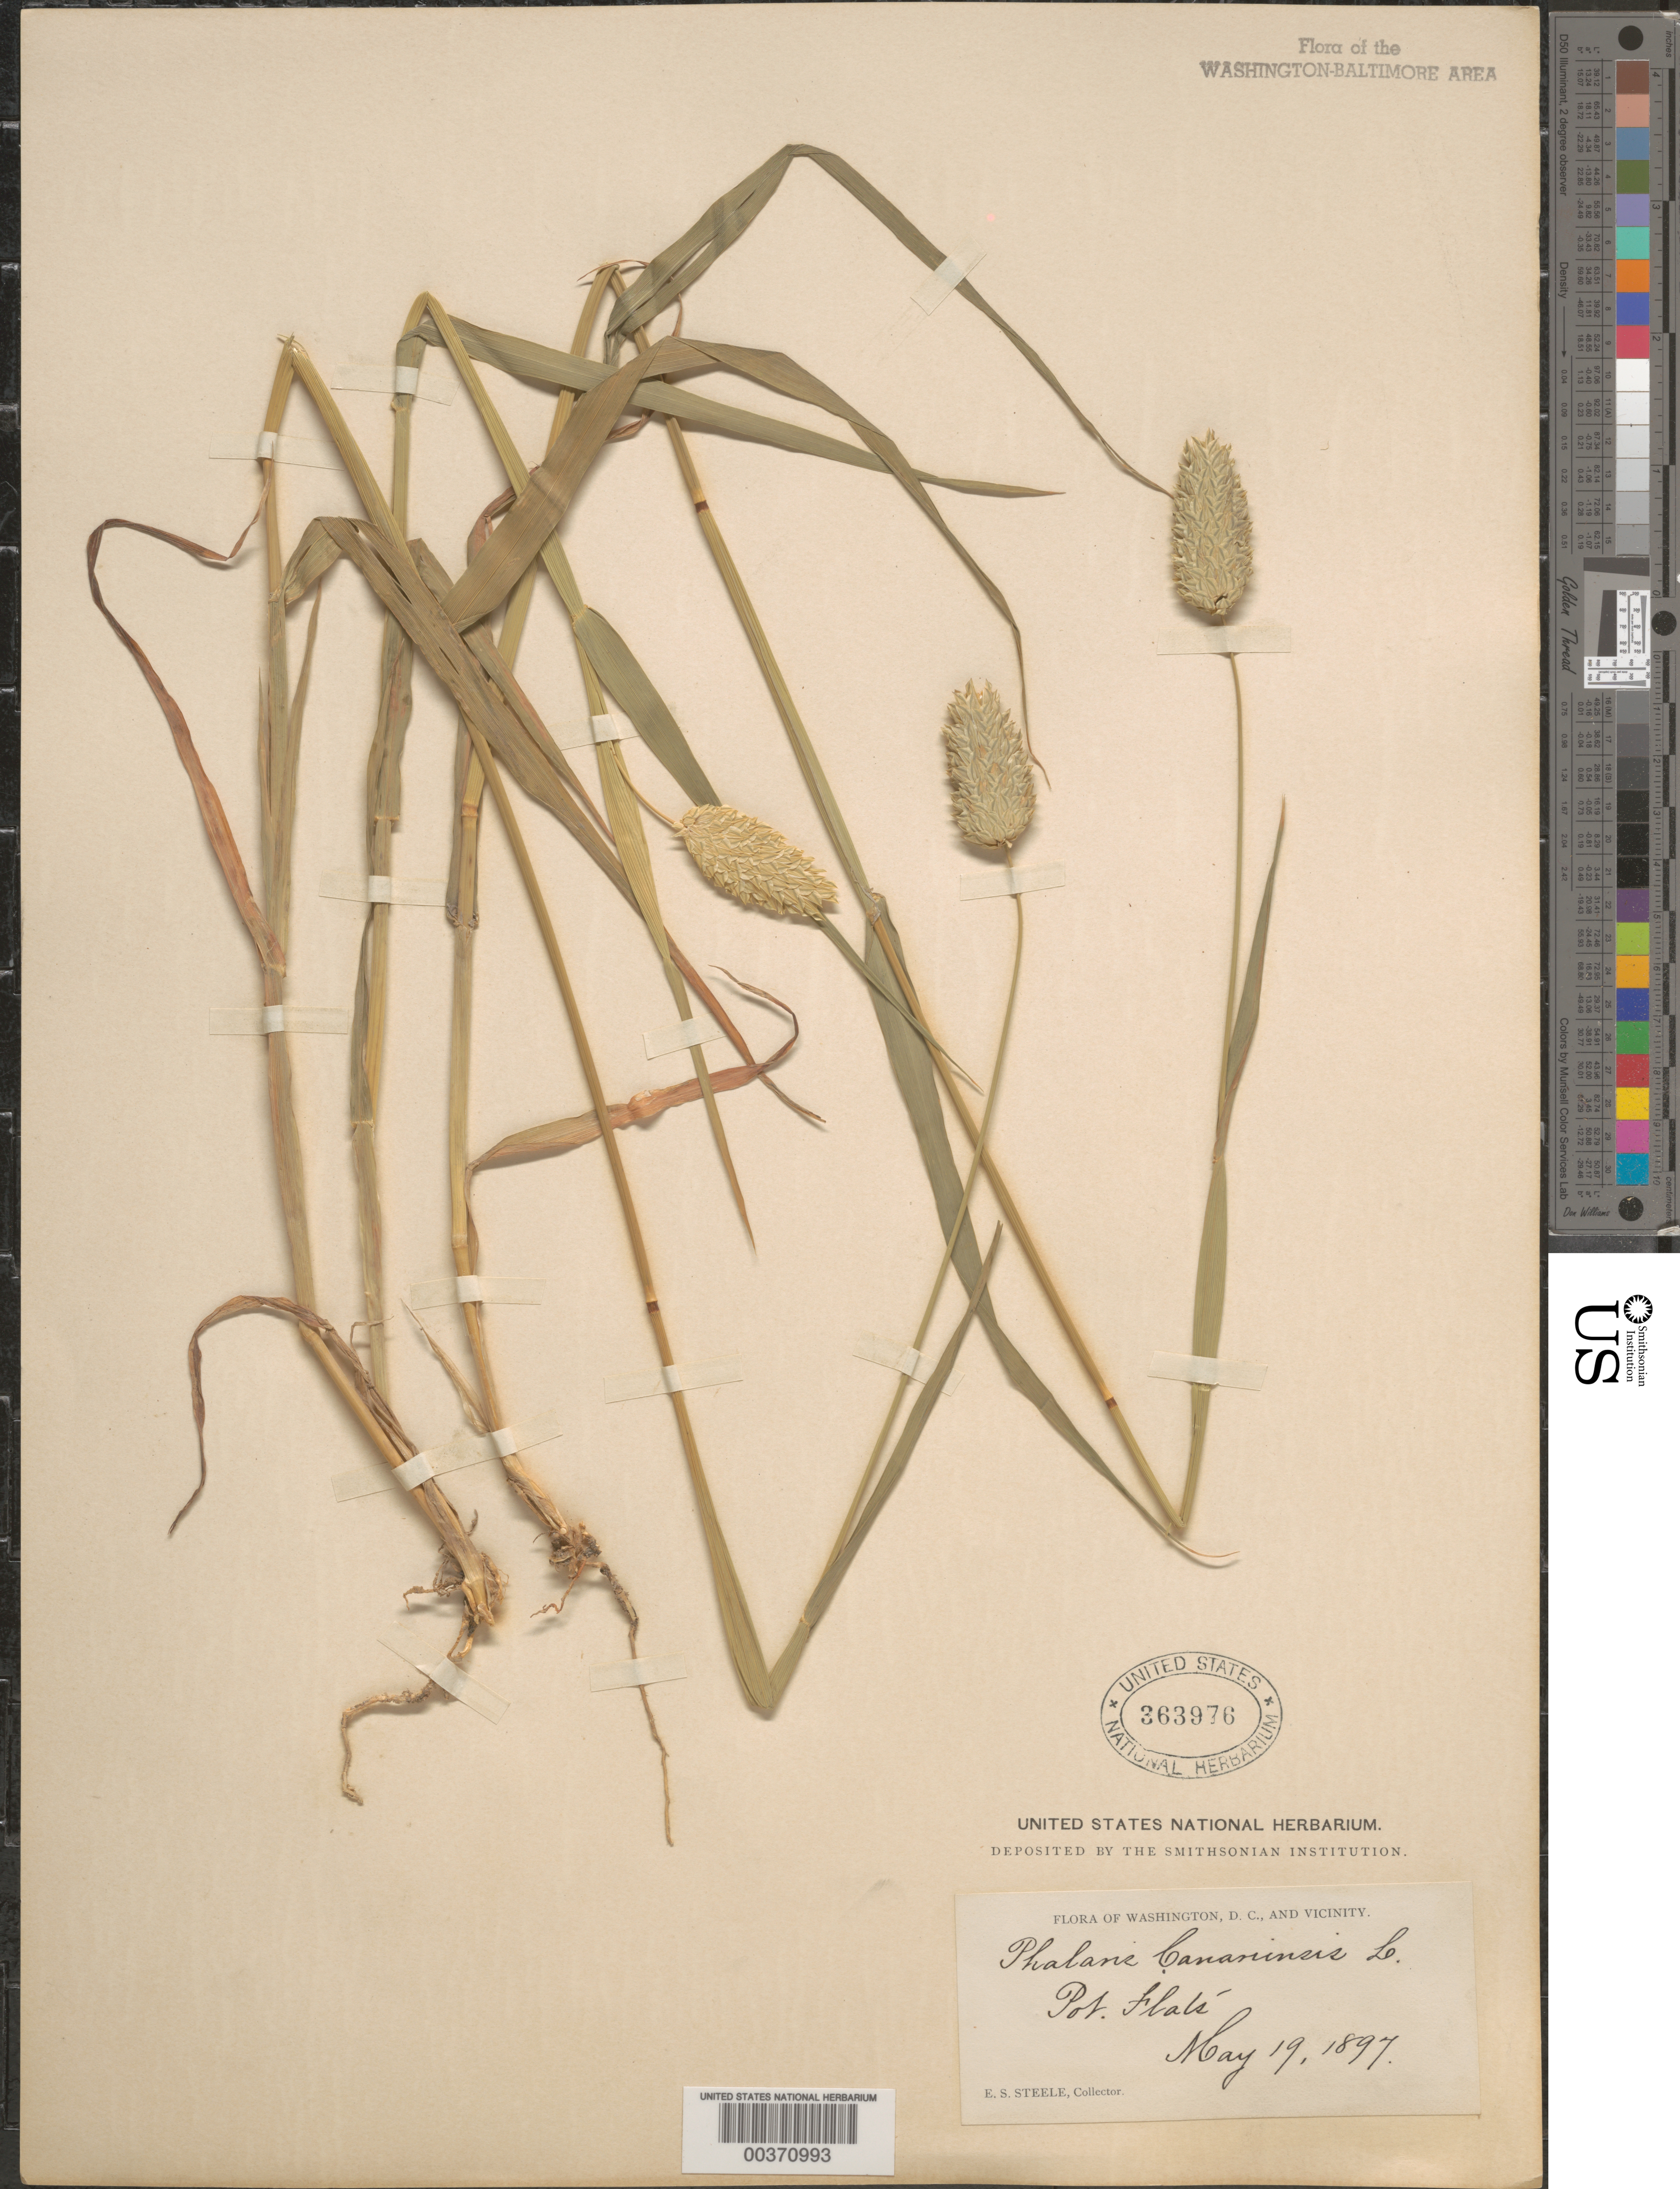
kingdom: Plantae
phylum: Tracheophyta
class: Liliopsida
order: Poales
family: Poaceae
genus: Phalaris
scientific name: Phalaris canariensis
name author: L.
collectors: E. Steele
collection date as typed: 19 May 1897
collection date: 1897-05-19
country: United States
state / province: District of Columbia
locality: Potomac Flats C. and O. Canal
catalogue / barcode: US 363976